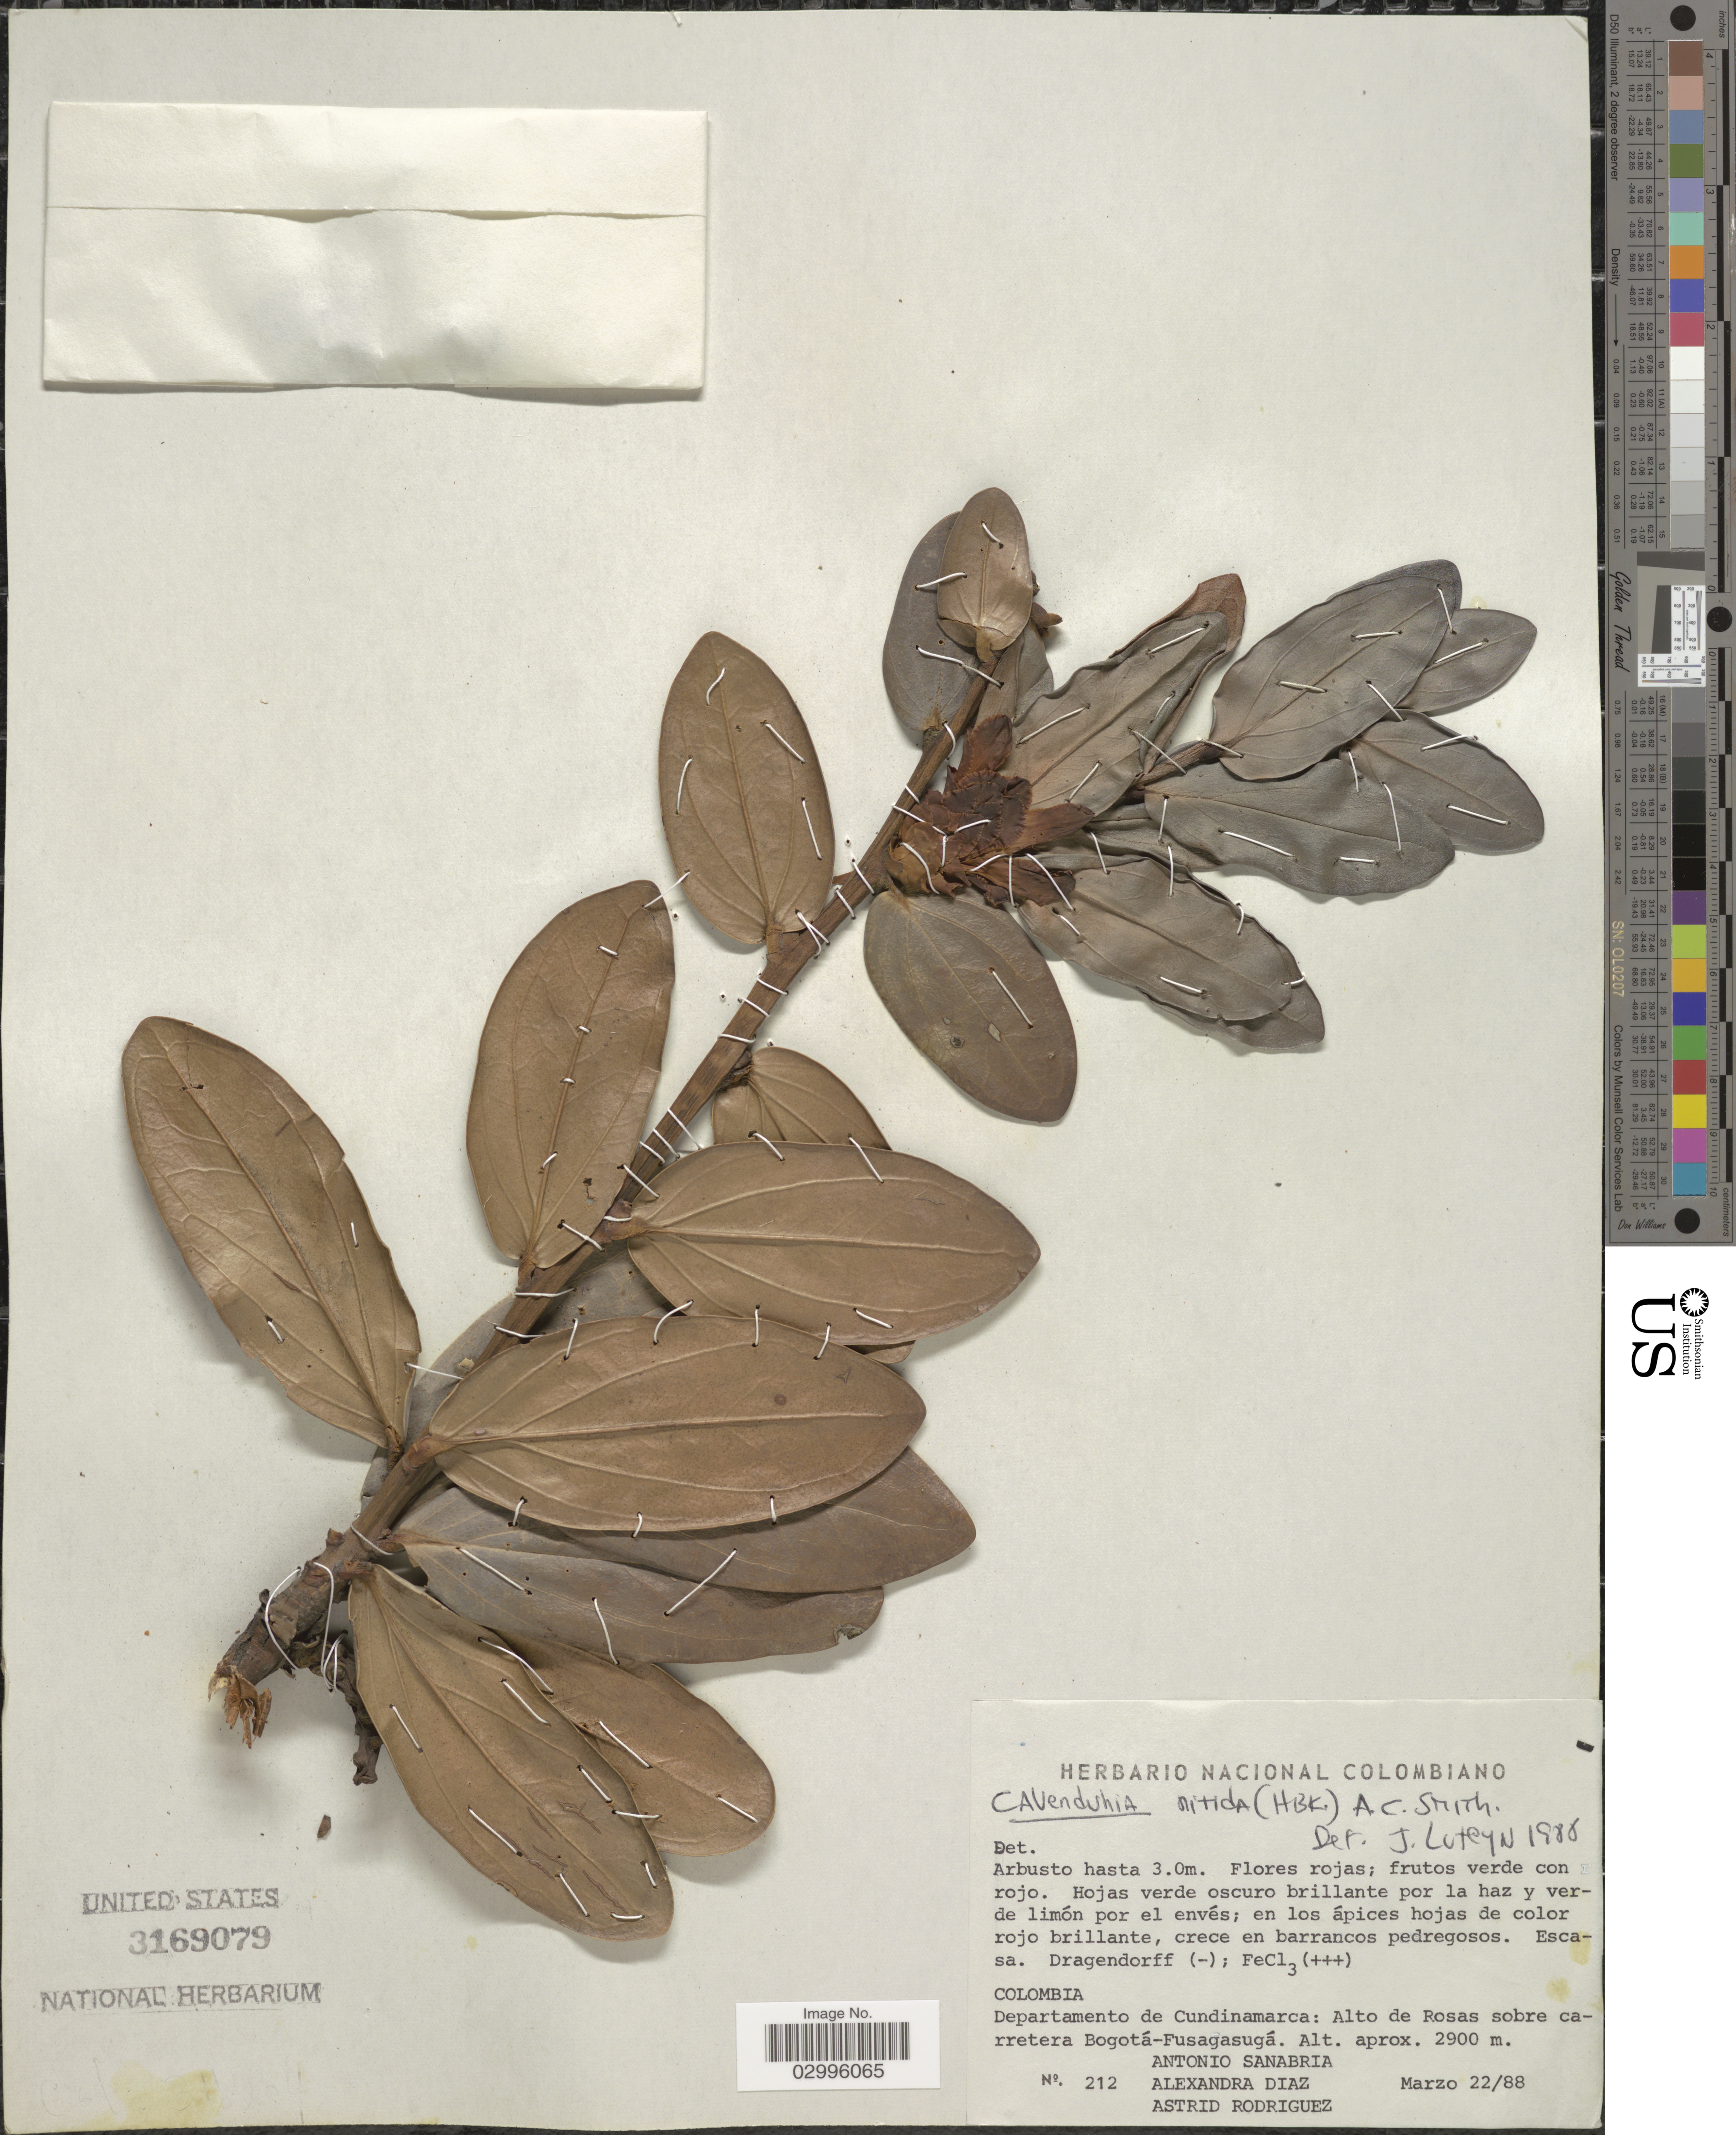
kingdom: Plantae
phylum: Tracheophyta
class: Magnoliopsida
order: Ericales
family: Ericaceae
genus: Cavendishia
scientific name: Cavendishia nitida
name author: (Kunth) A.C. Sm.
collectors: A. Sanabria, A. Diaz & A. Rodriguez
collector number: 212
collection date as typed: Transcribed d/m/y: 22/3/88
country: Colombia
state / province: Cundinamarca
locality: Departamento de Cundinamarca: Alto de Rosas sobre carretera Bogotá-Fusagasugá.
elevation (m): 2900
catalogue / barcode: US 3169079